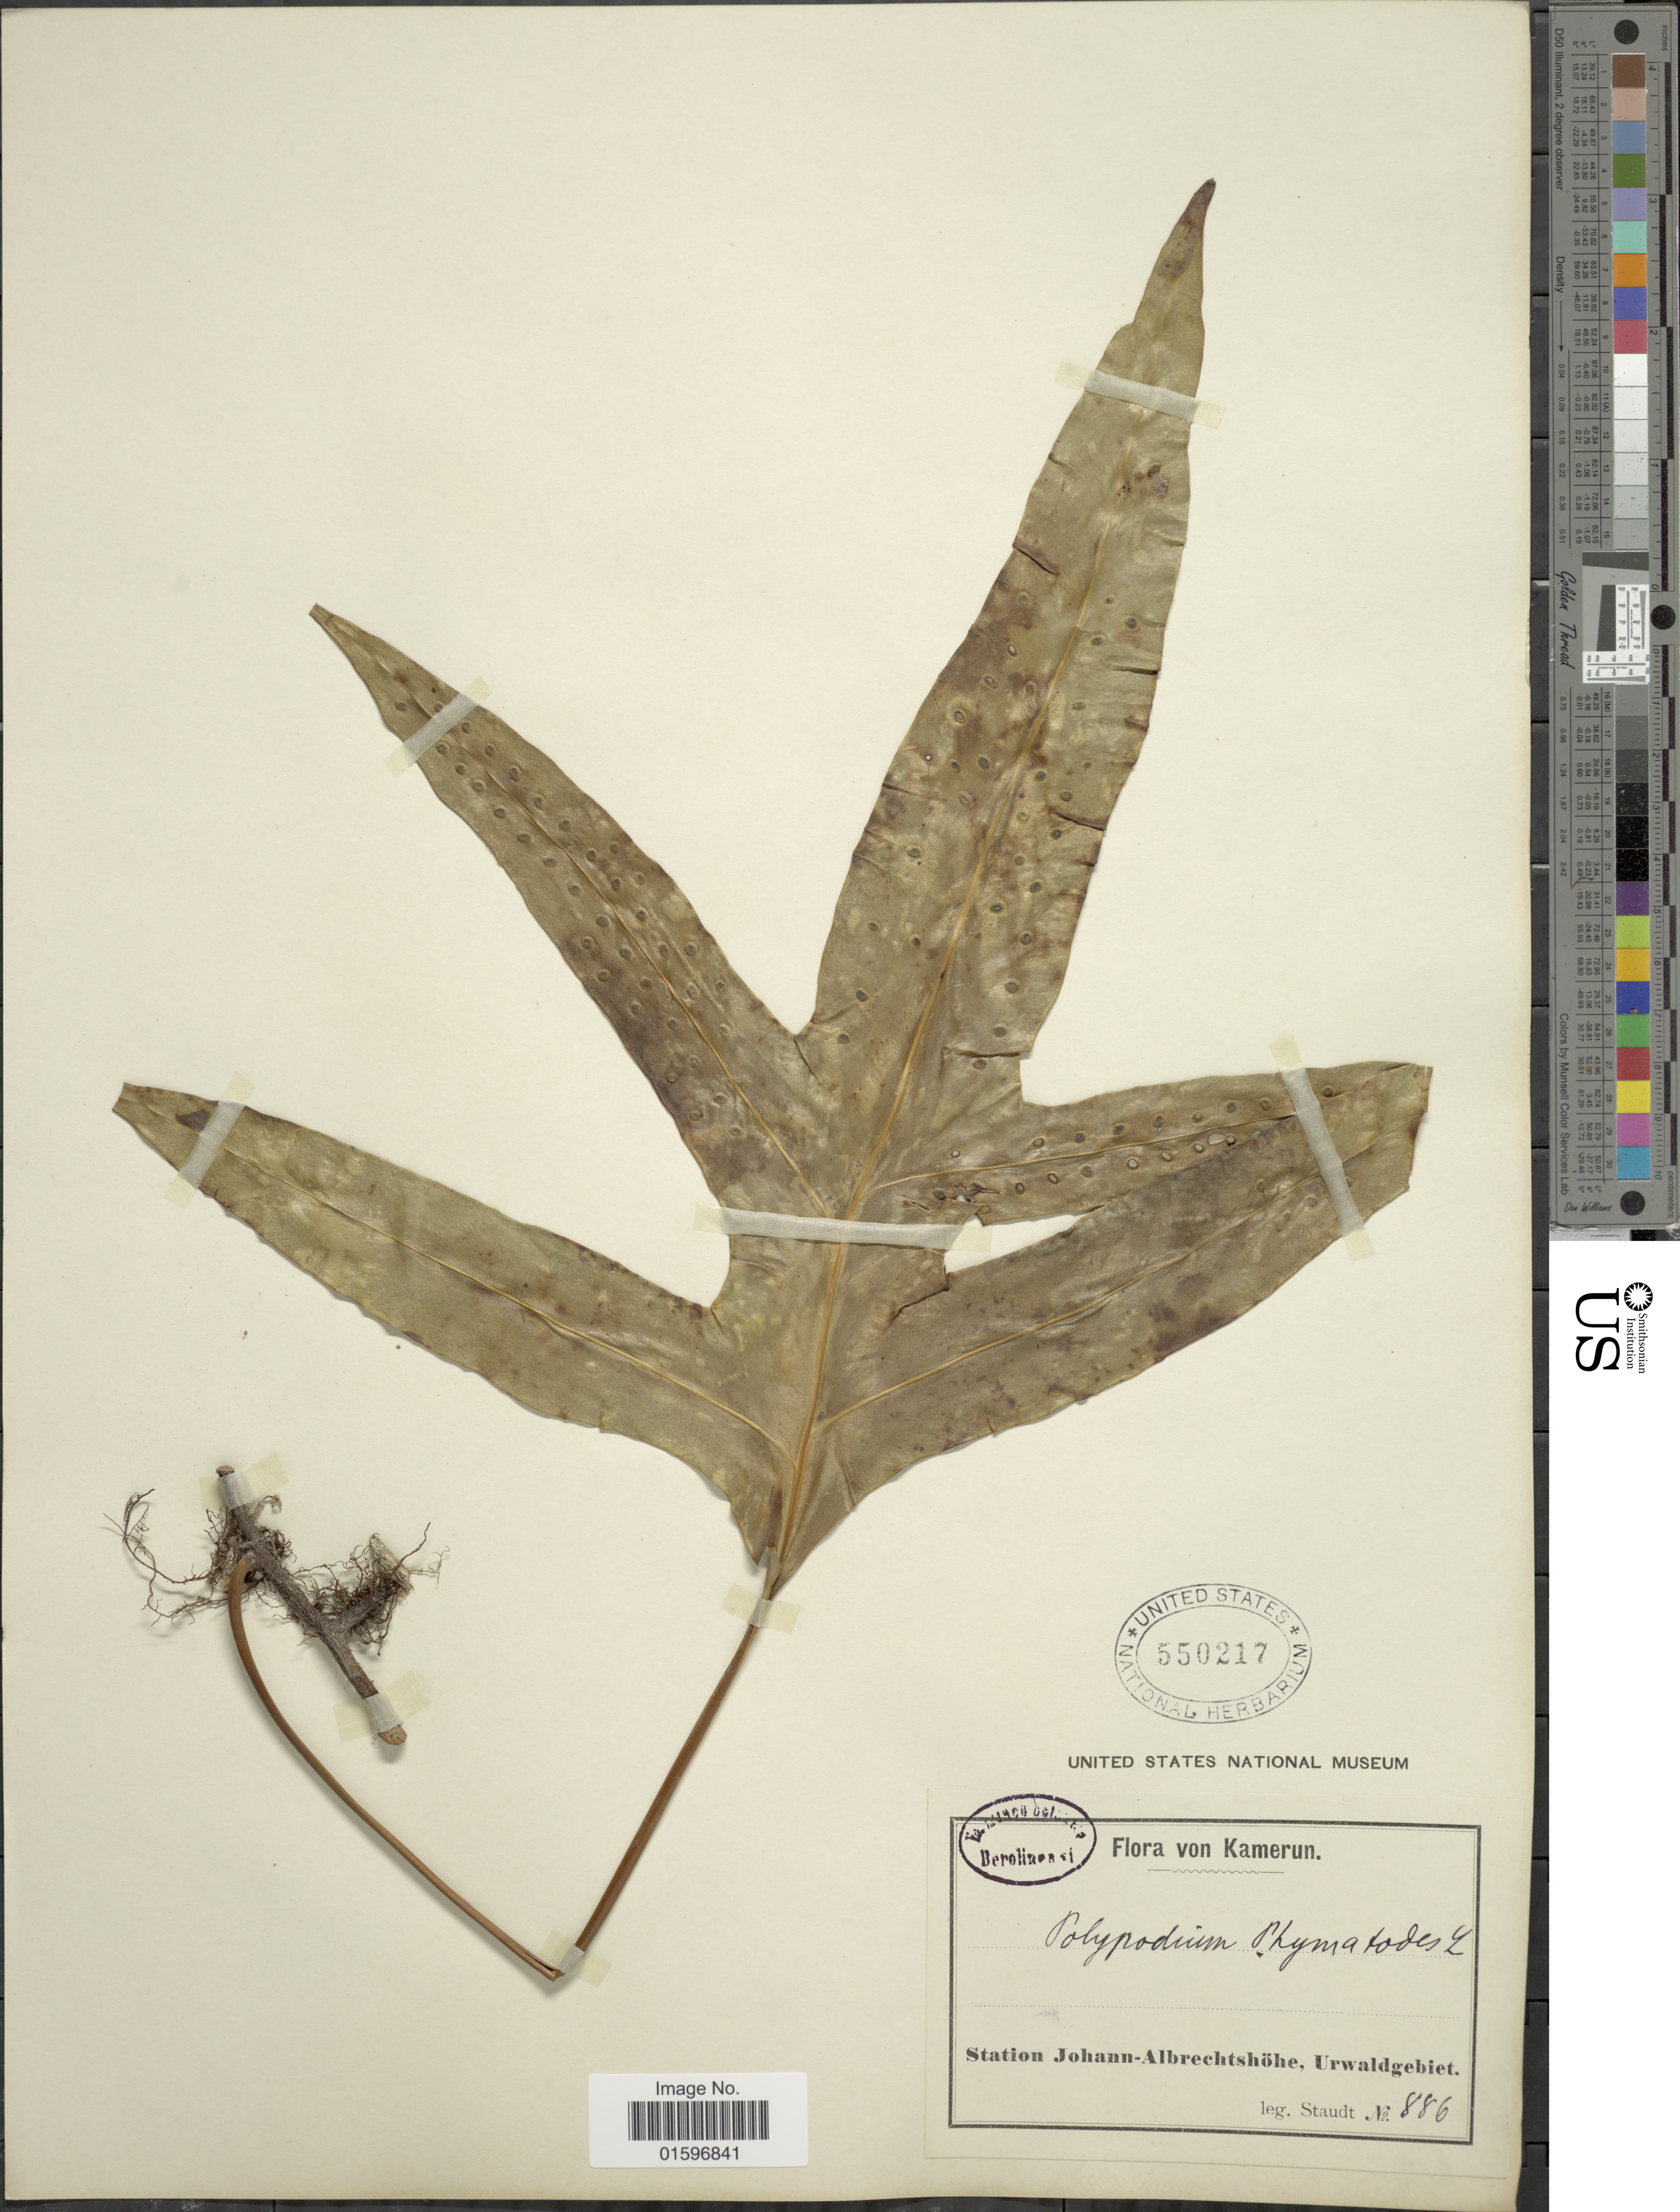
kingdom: Plantae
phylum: Tracheophyta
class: Polypodiopsida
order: Polypodiales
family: Polypodiaceae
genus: Polypodium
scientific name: Polypodium scolopendria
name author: Burm. f.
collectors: -. Staudt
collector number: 886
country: Cameroon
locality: Kamerun, Station Johann-Albrechtshohe, Urwaldgebiet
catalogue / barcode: US 550217